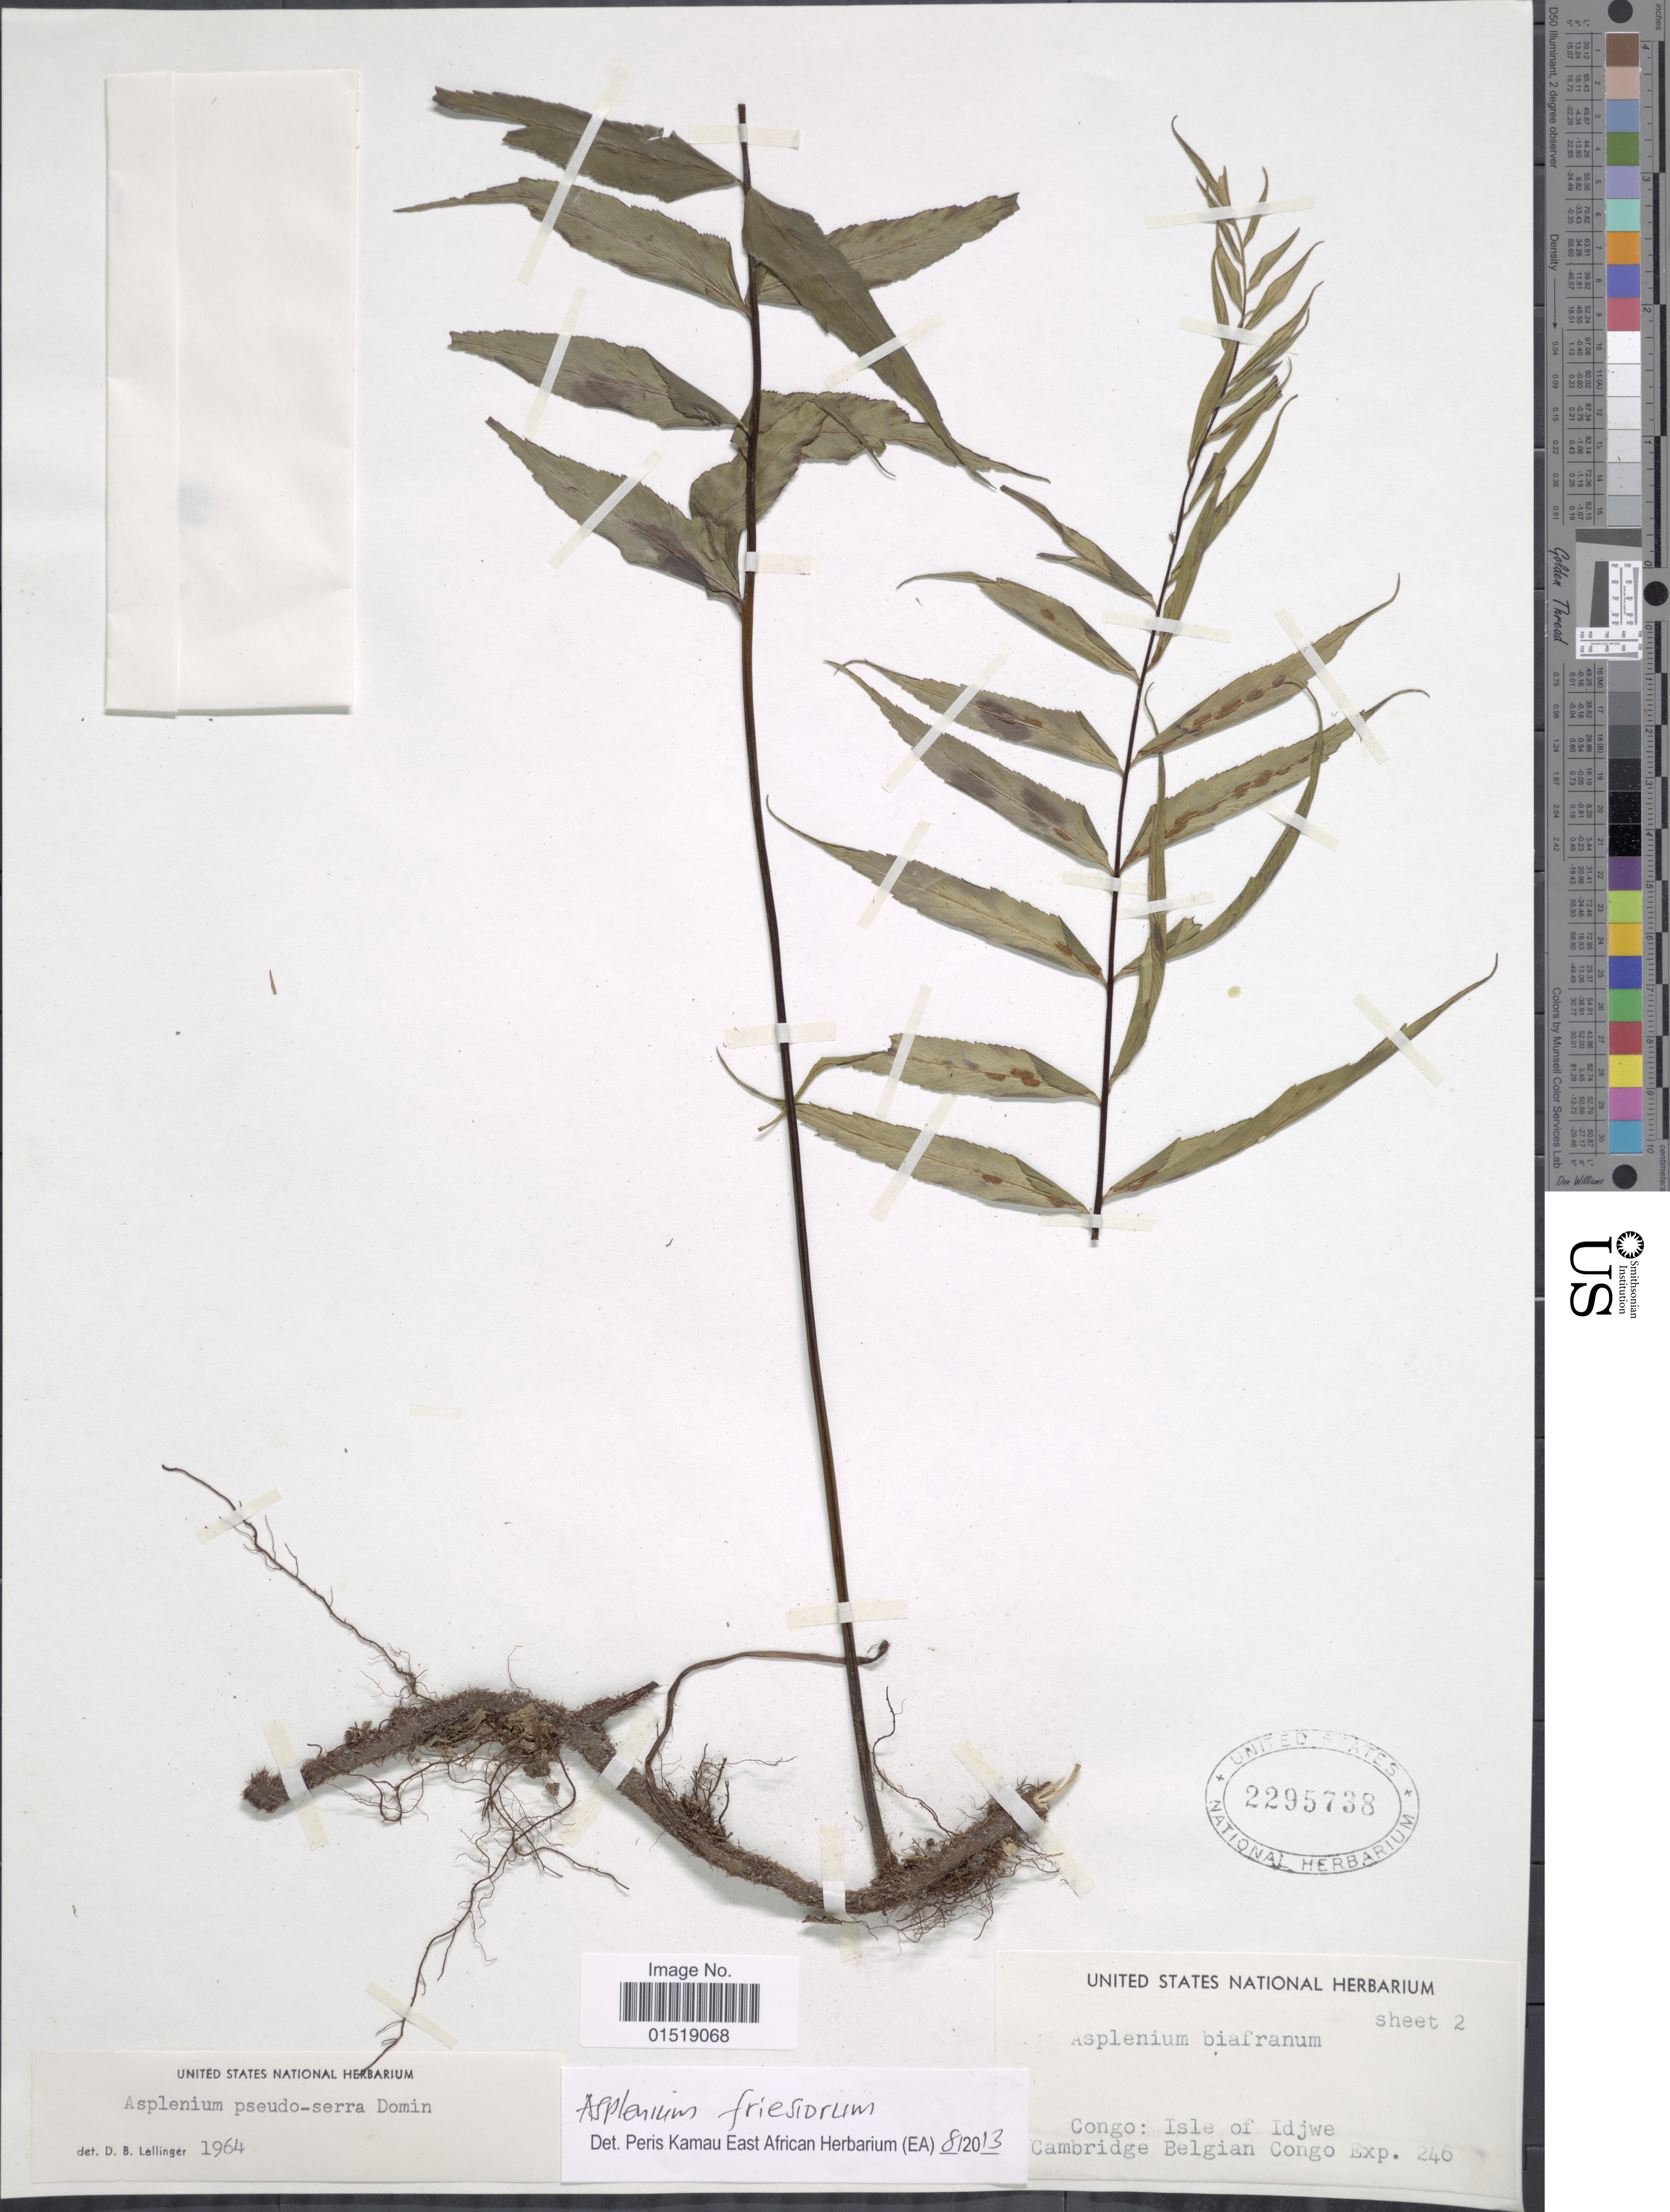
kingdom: Plantae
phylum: Tracheophyta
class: Polypodiopsida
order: Polypodiales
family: Aspleniaceae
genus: Asplenium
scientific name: Asplenium friesiorum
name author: C. Chr.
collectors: Cambridge Congo Expedition 1959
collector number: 246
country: Congo, Democratic Republic of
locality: Congo: Isle of Idjwe.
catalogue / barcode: US 2295738